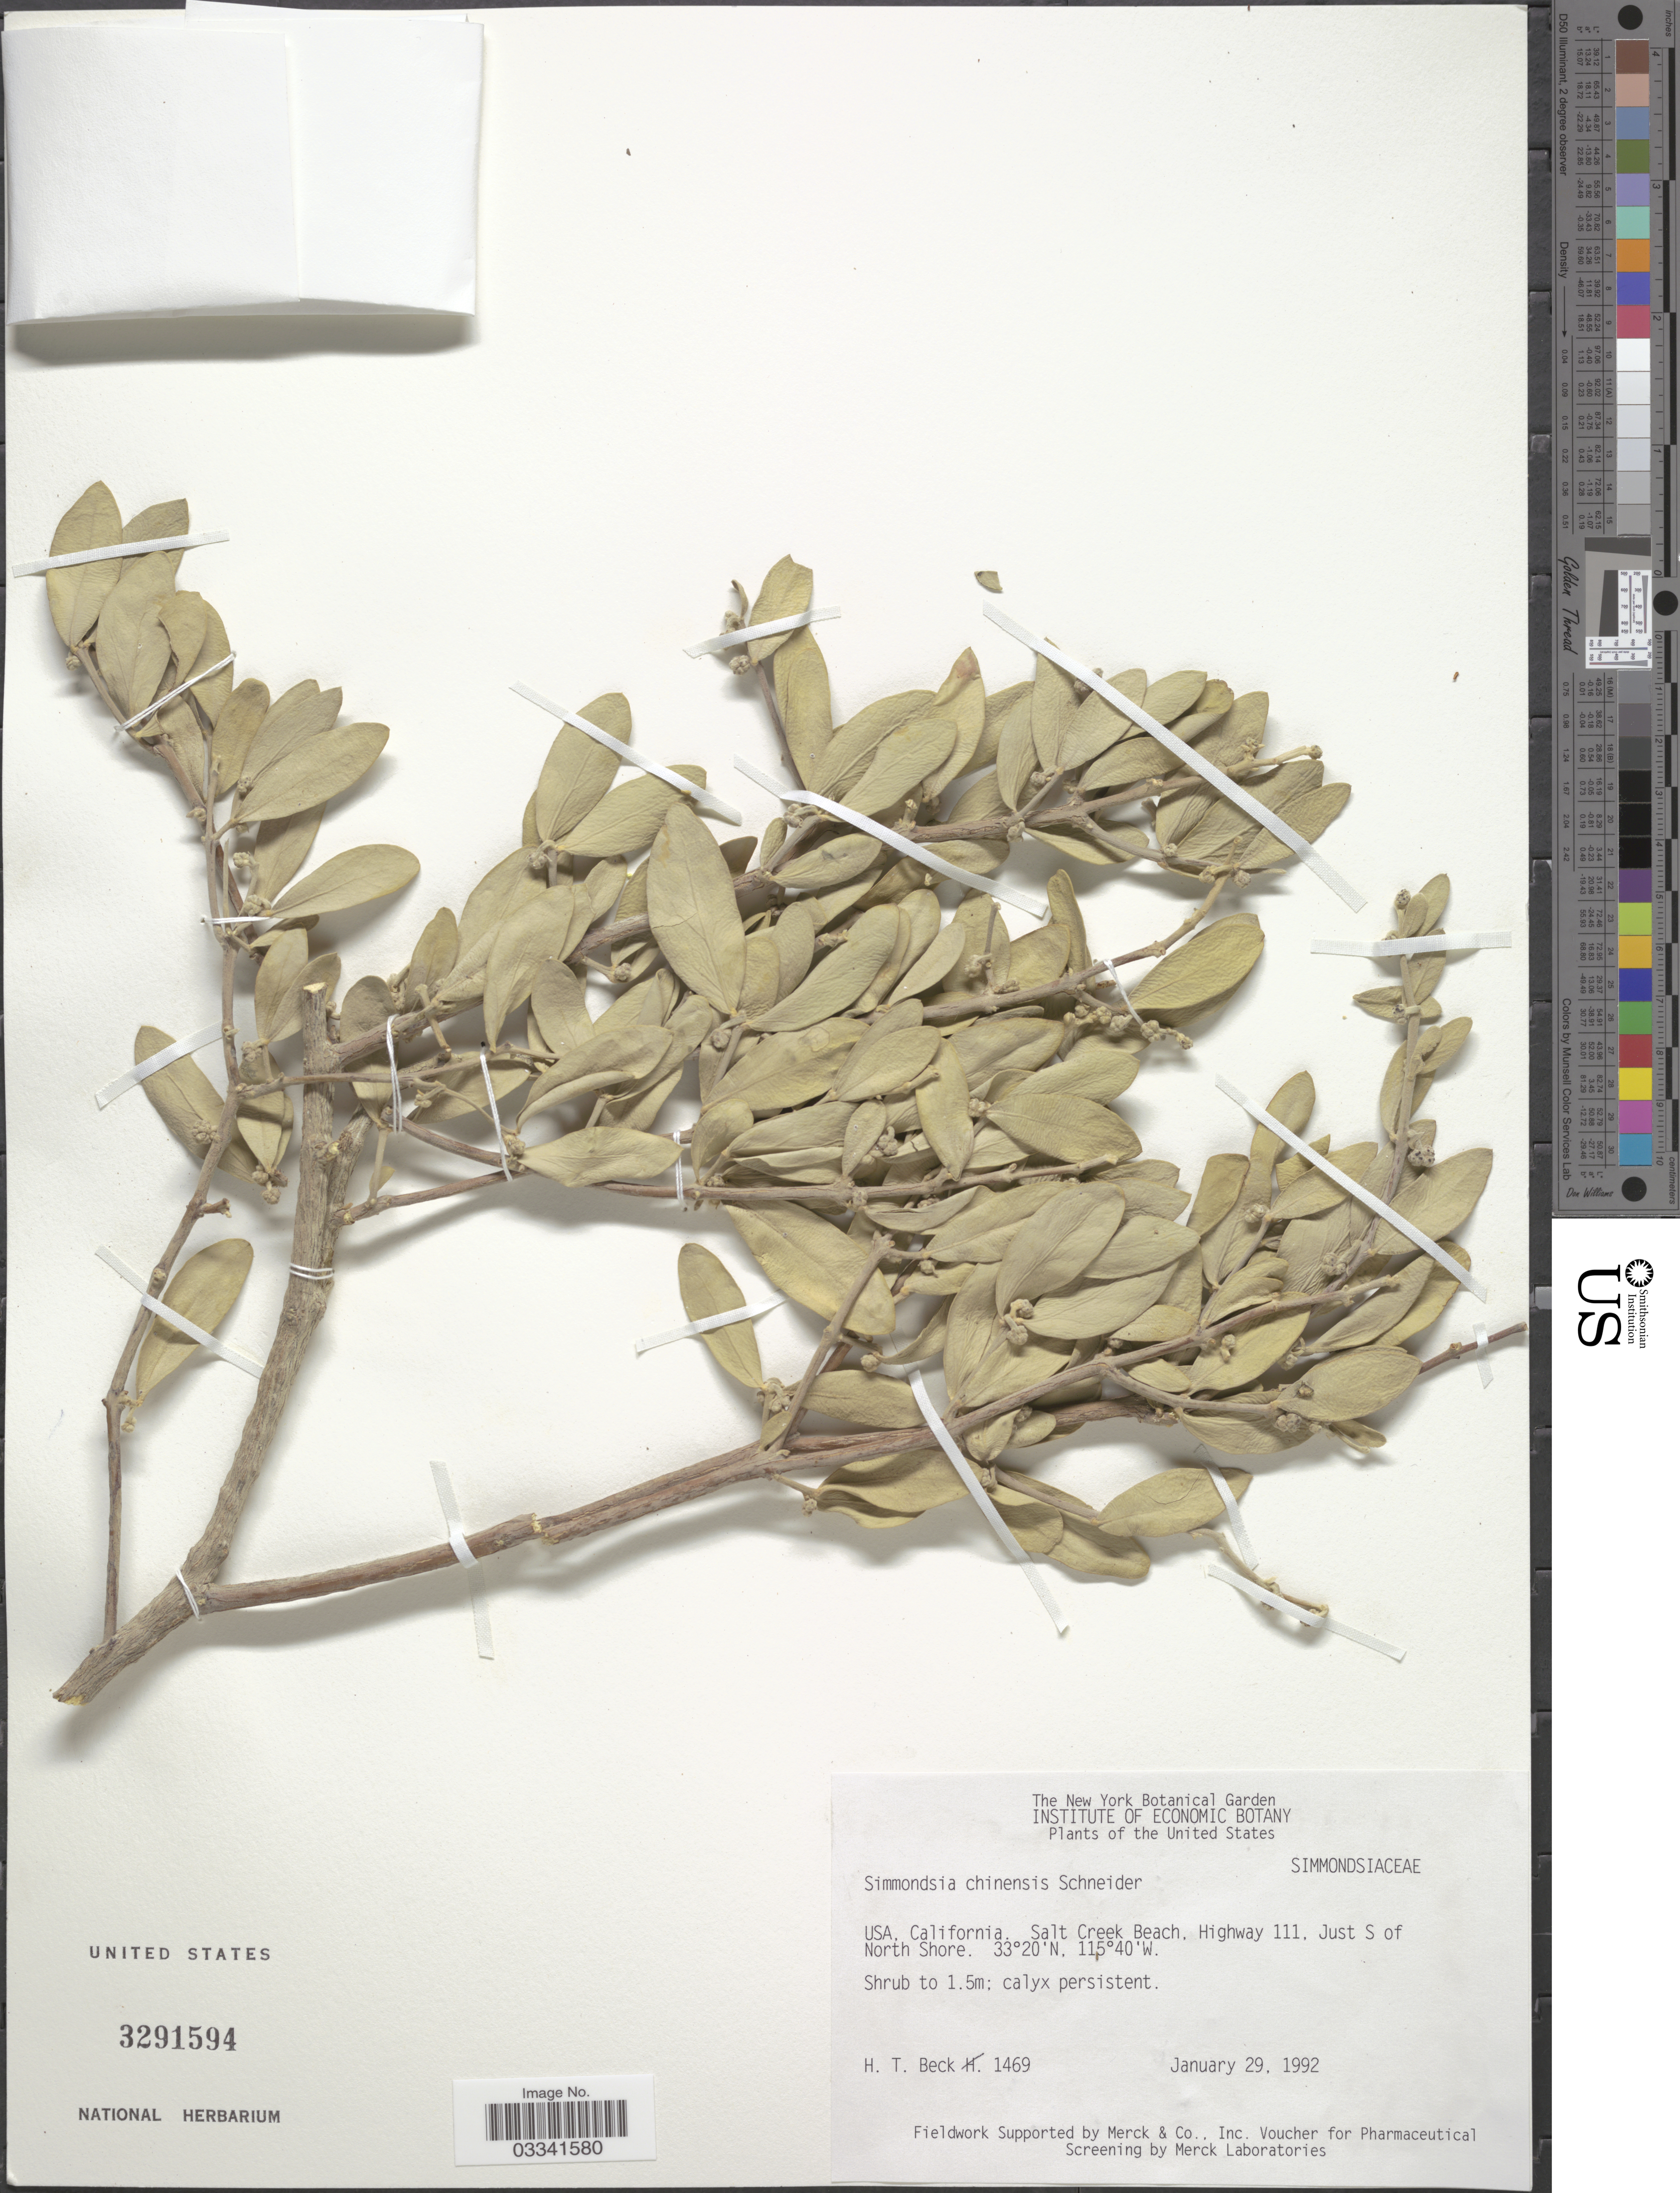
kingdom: Plantae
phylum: Tracheophyta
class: Magnoliopsida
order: Caryophyllales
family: Simmondsiaceae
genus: Simmondsia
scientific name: Simmondsia chinensis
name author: (Link) C.K. Schneid.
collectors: H. T. Beck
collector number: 1469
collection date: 1992-01-29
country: United States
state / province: California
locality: Salt Creek Beach. Highway 111. Just S of North Shore.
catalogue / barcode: US 3291594